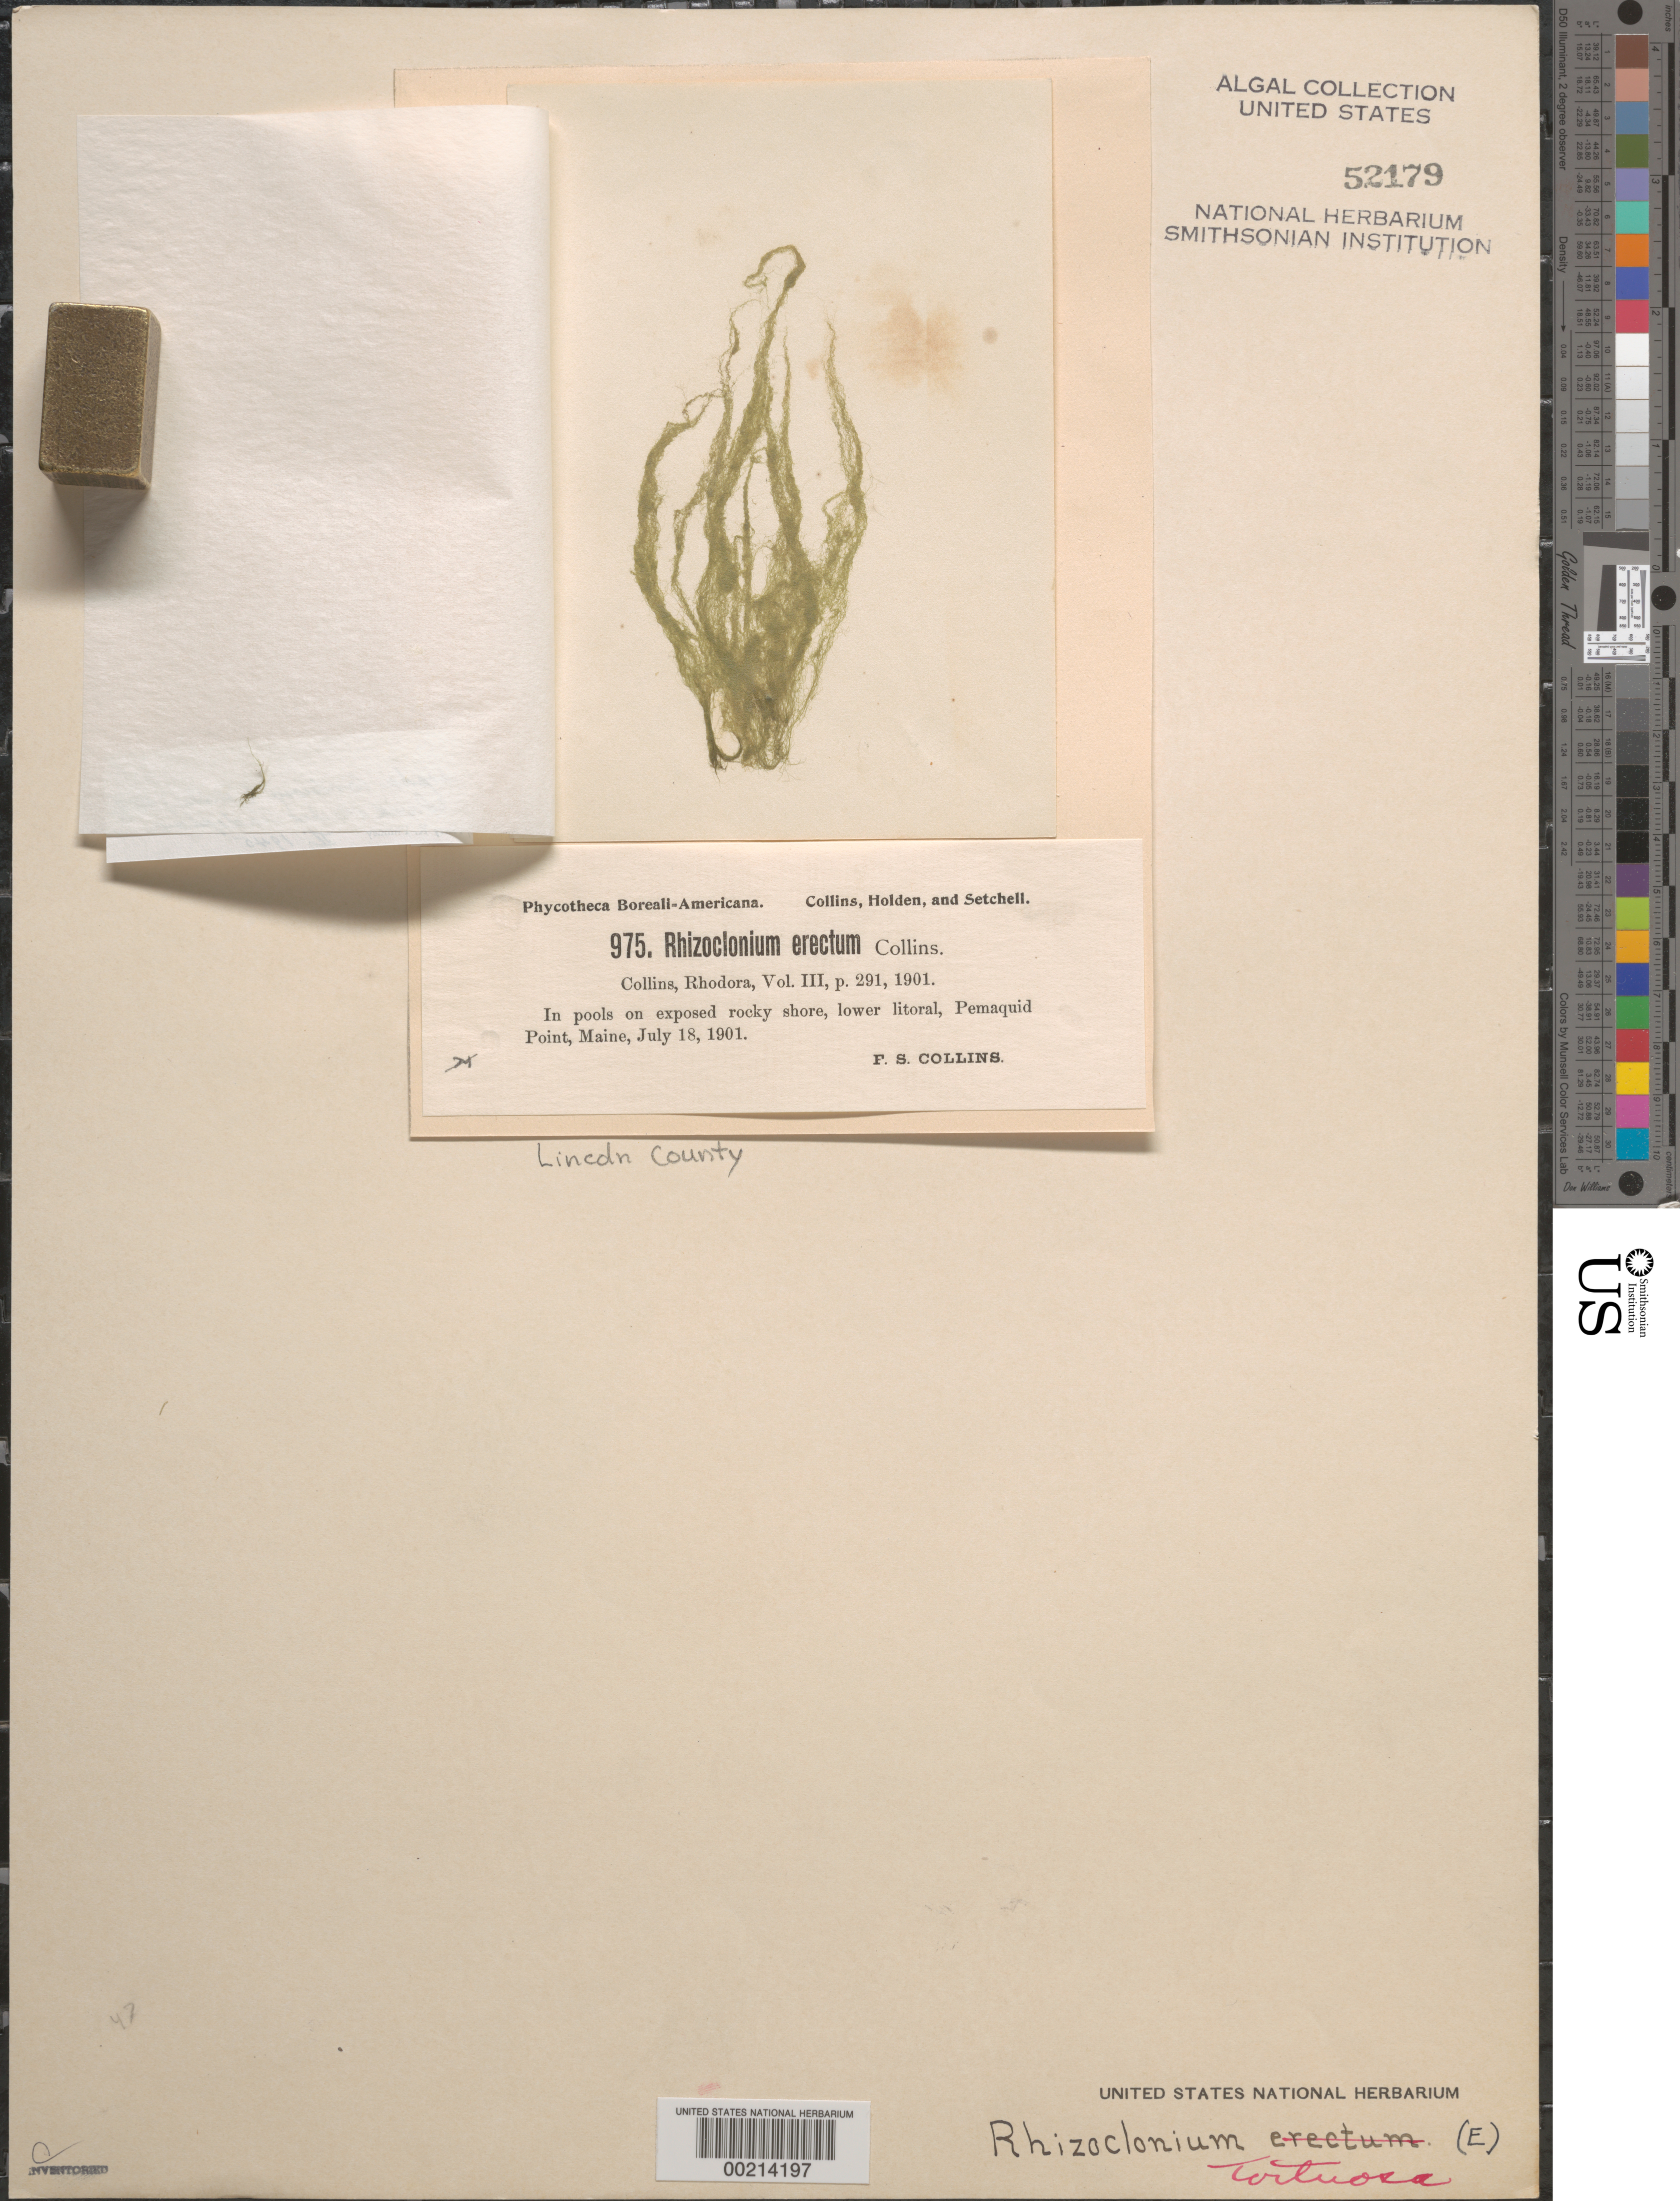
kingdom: Plantae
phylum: Chlorophyta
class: Ulvophyceae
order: Cladophorales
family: Cladophoraceae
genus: Chaetomorpha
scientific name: Chaetomorpha ligustica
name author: (Kütz.) Kütz.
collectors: F. Collins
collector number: PB-A 975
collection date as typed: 18 Jul 1901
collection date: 1901-07-18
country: United States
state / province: Maine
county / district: Lincoln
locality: Pemaquid Point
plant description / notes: Collins, Holden & Setchell, Phycotheca Boreali-Americana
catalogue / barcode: US 52179